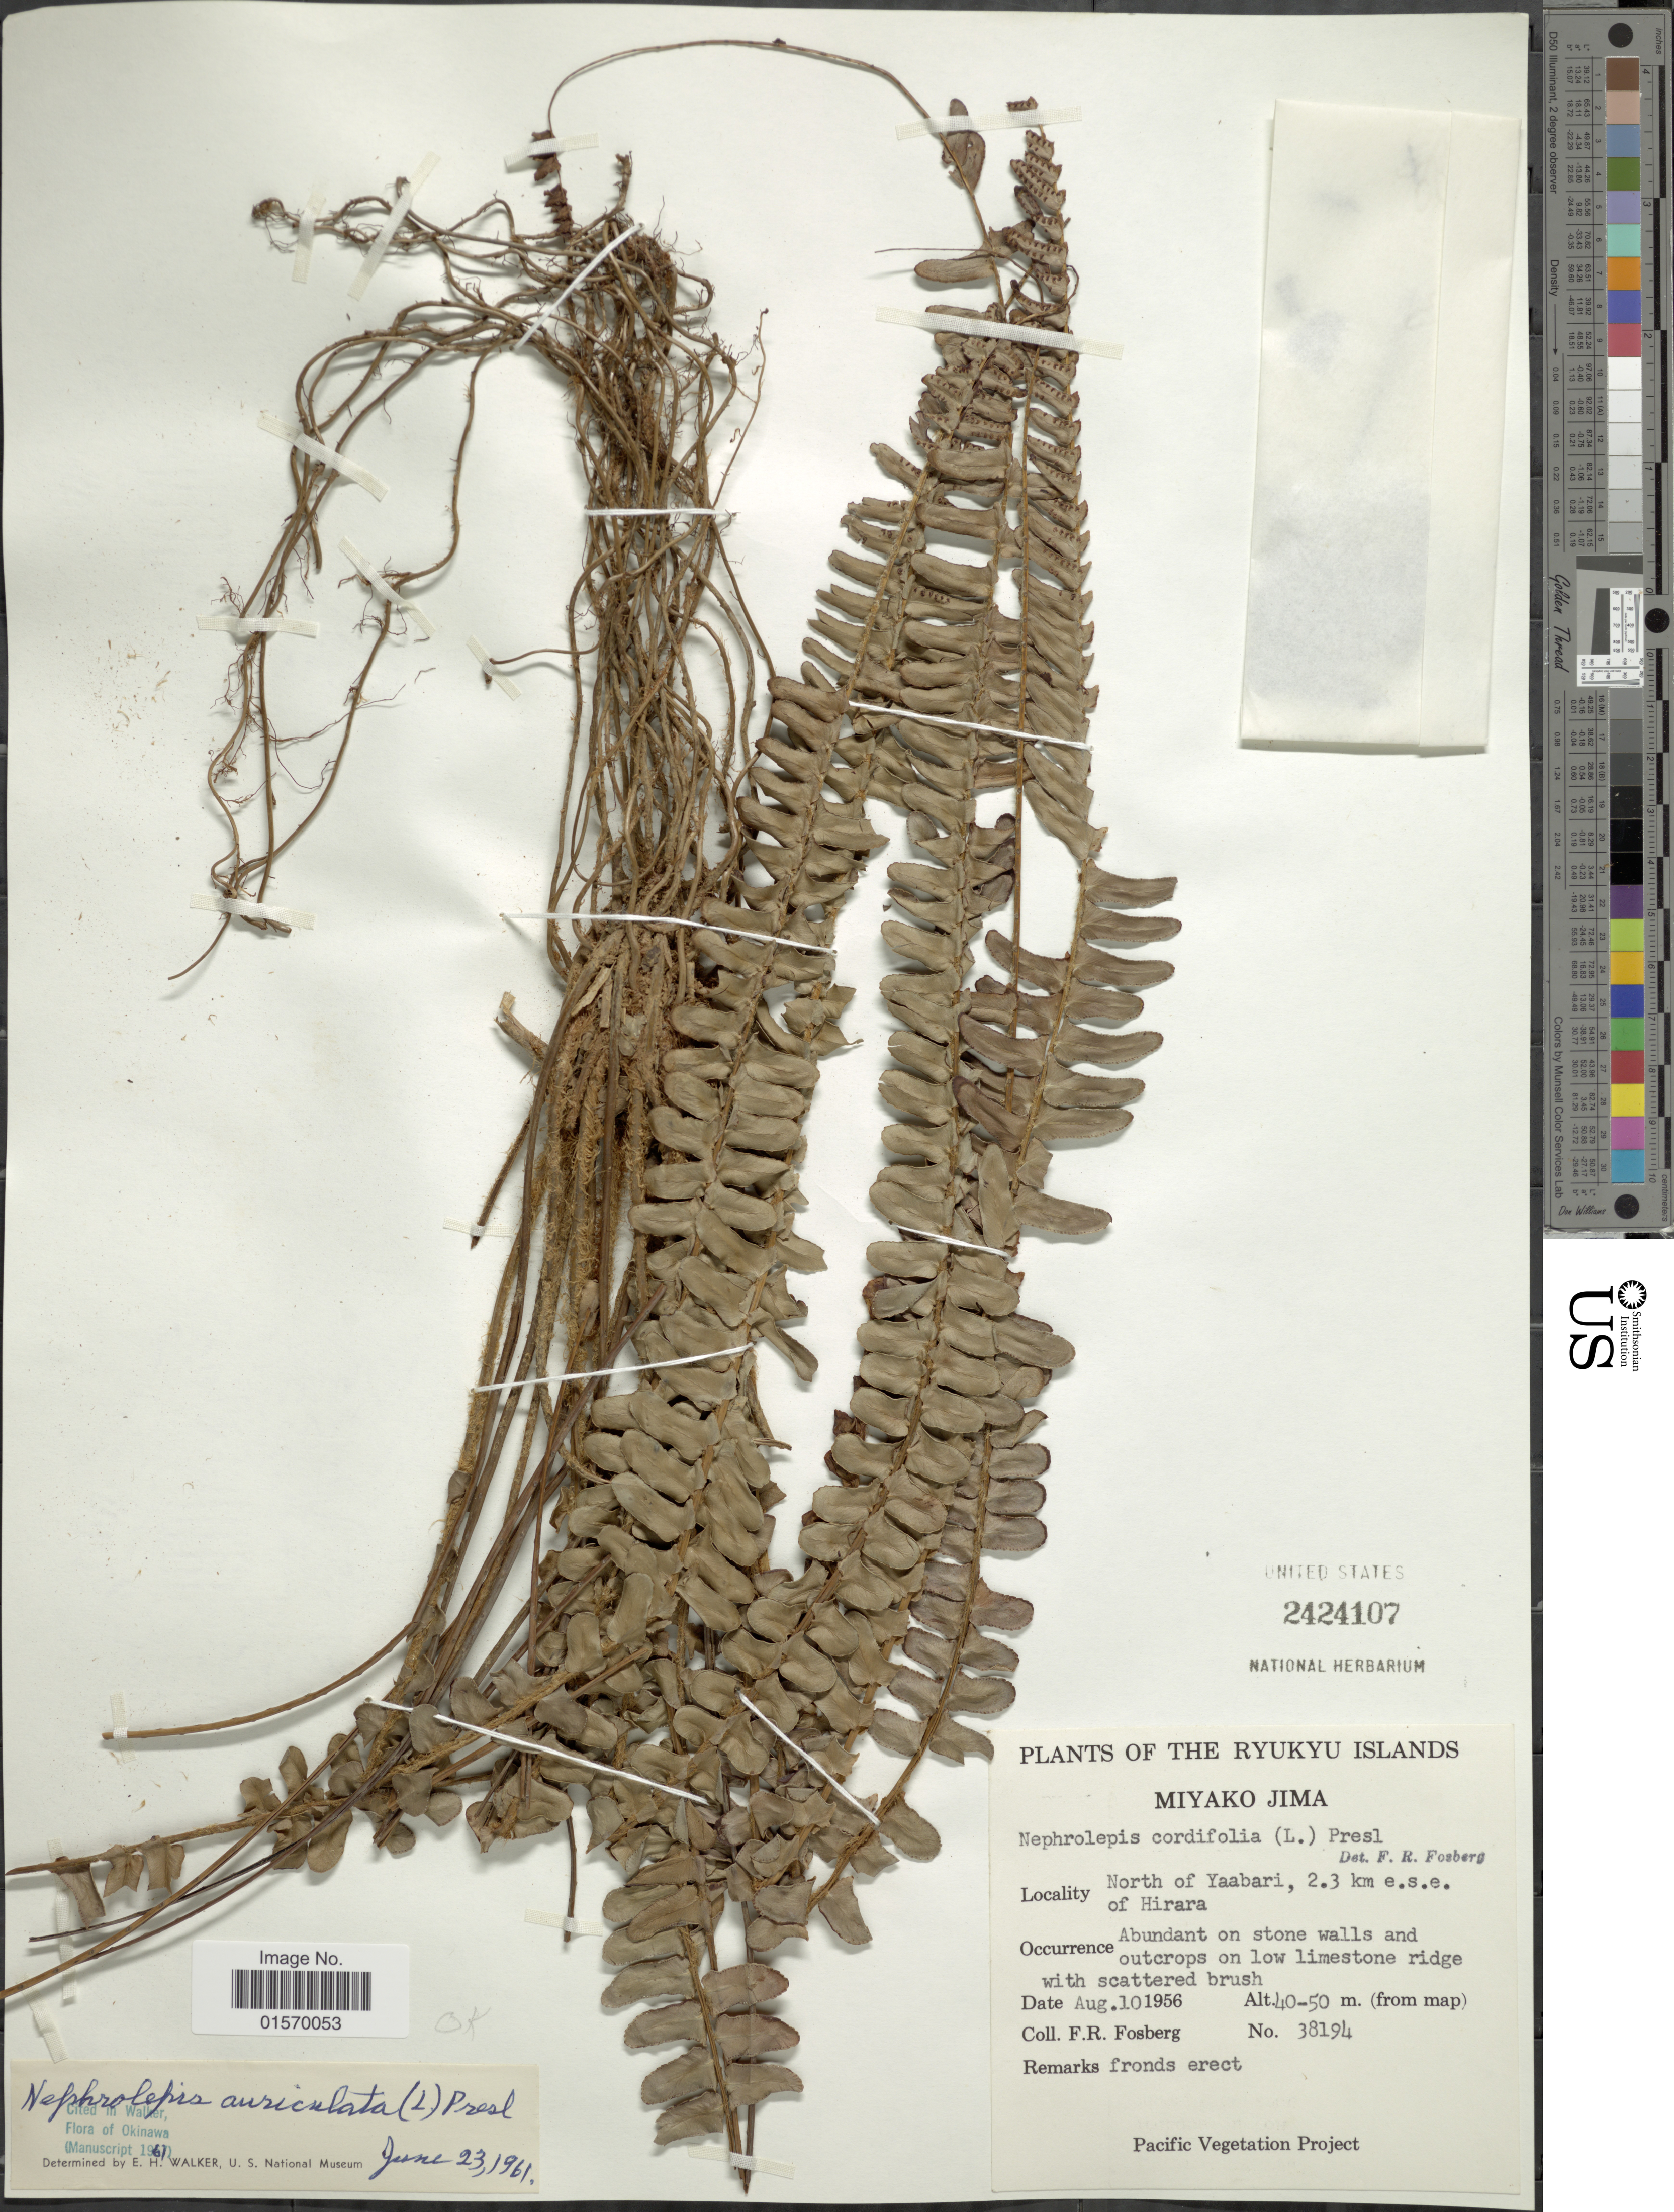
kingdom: Plantae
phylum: Tracheophyta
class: Polypodiopsida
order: Polypodiales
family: Nephrolepidaceae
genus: Nephrolepis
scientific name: Nephrolepis auriculata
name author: (L.) Trimen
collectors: F. R. Fosberg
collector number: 38194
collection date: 1956-08-10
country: Japan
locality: Ryukyu Islands. Miyako Jima. North of Yaabari, 2.3 km e.s.e. of Hirara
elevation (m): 40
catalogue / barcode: US 2424107